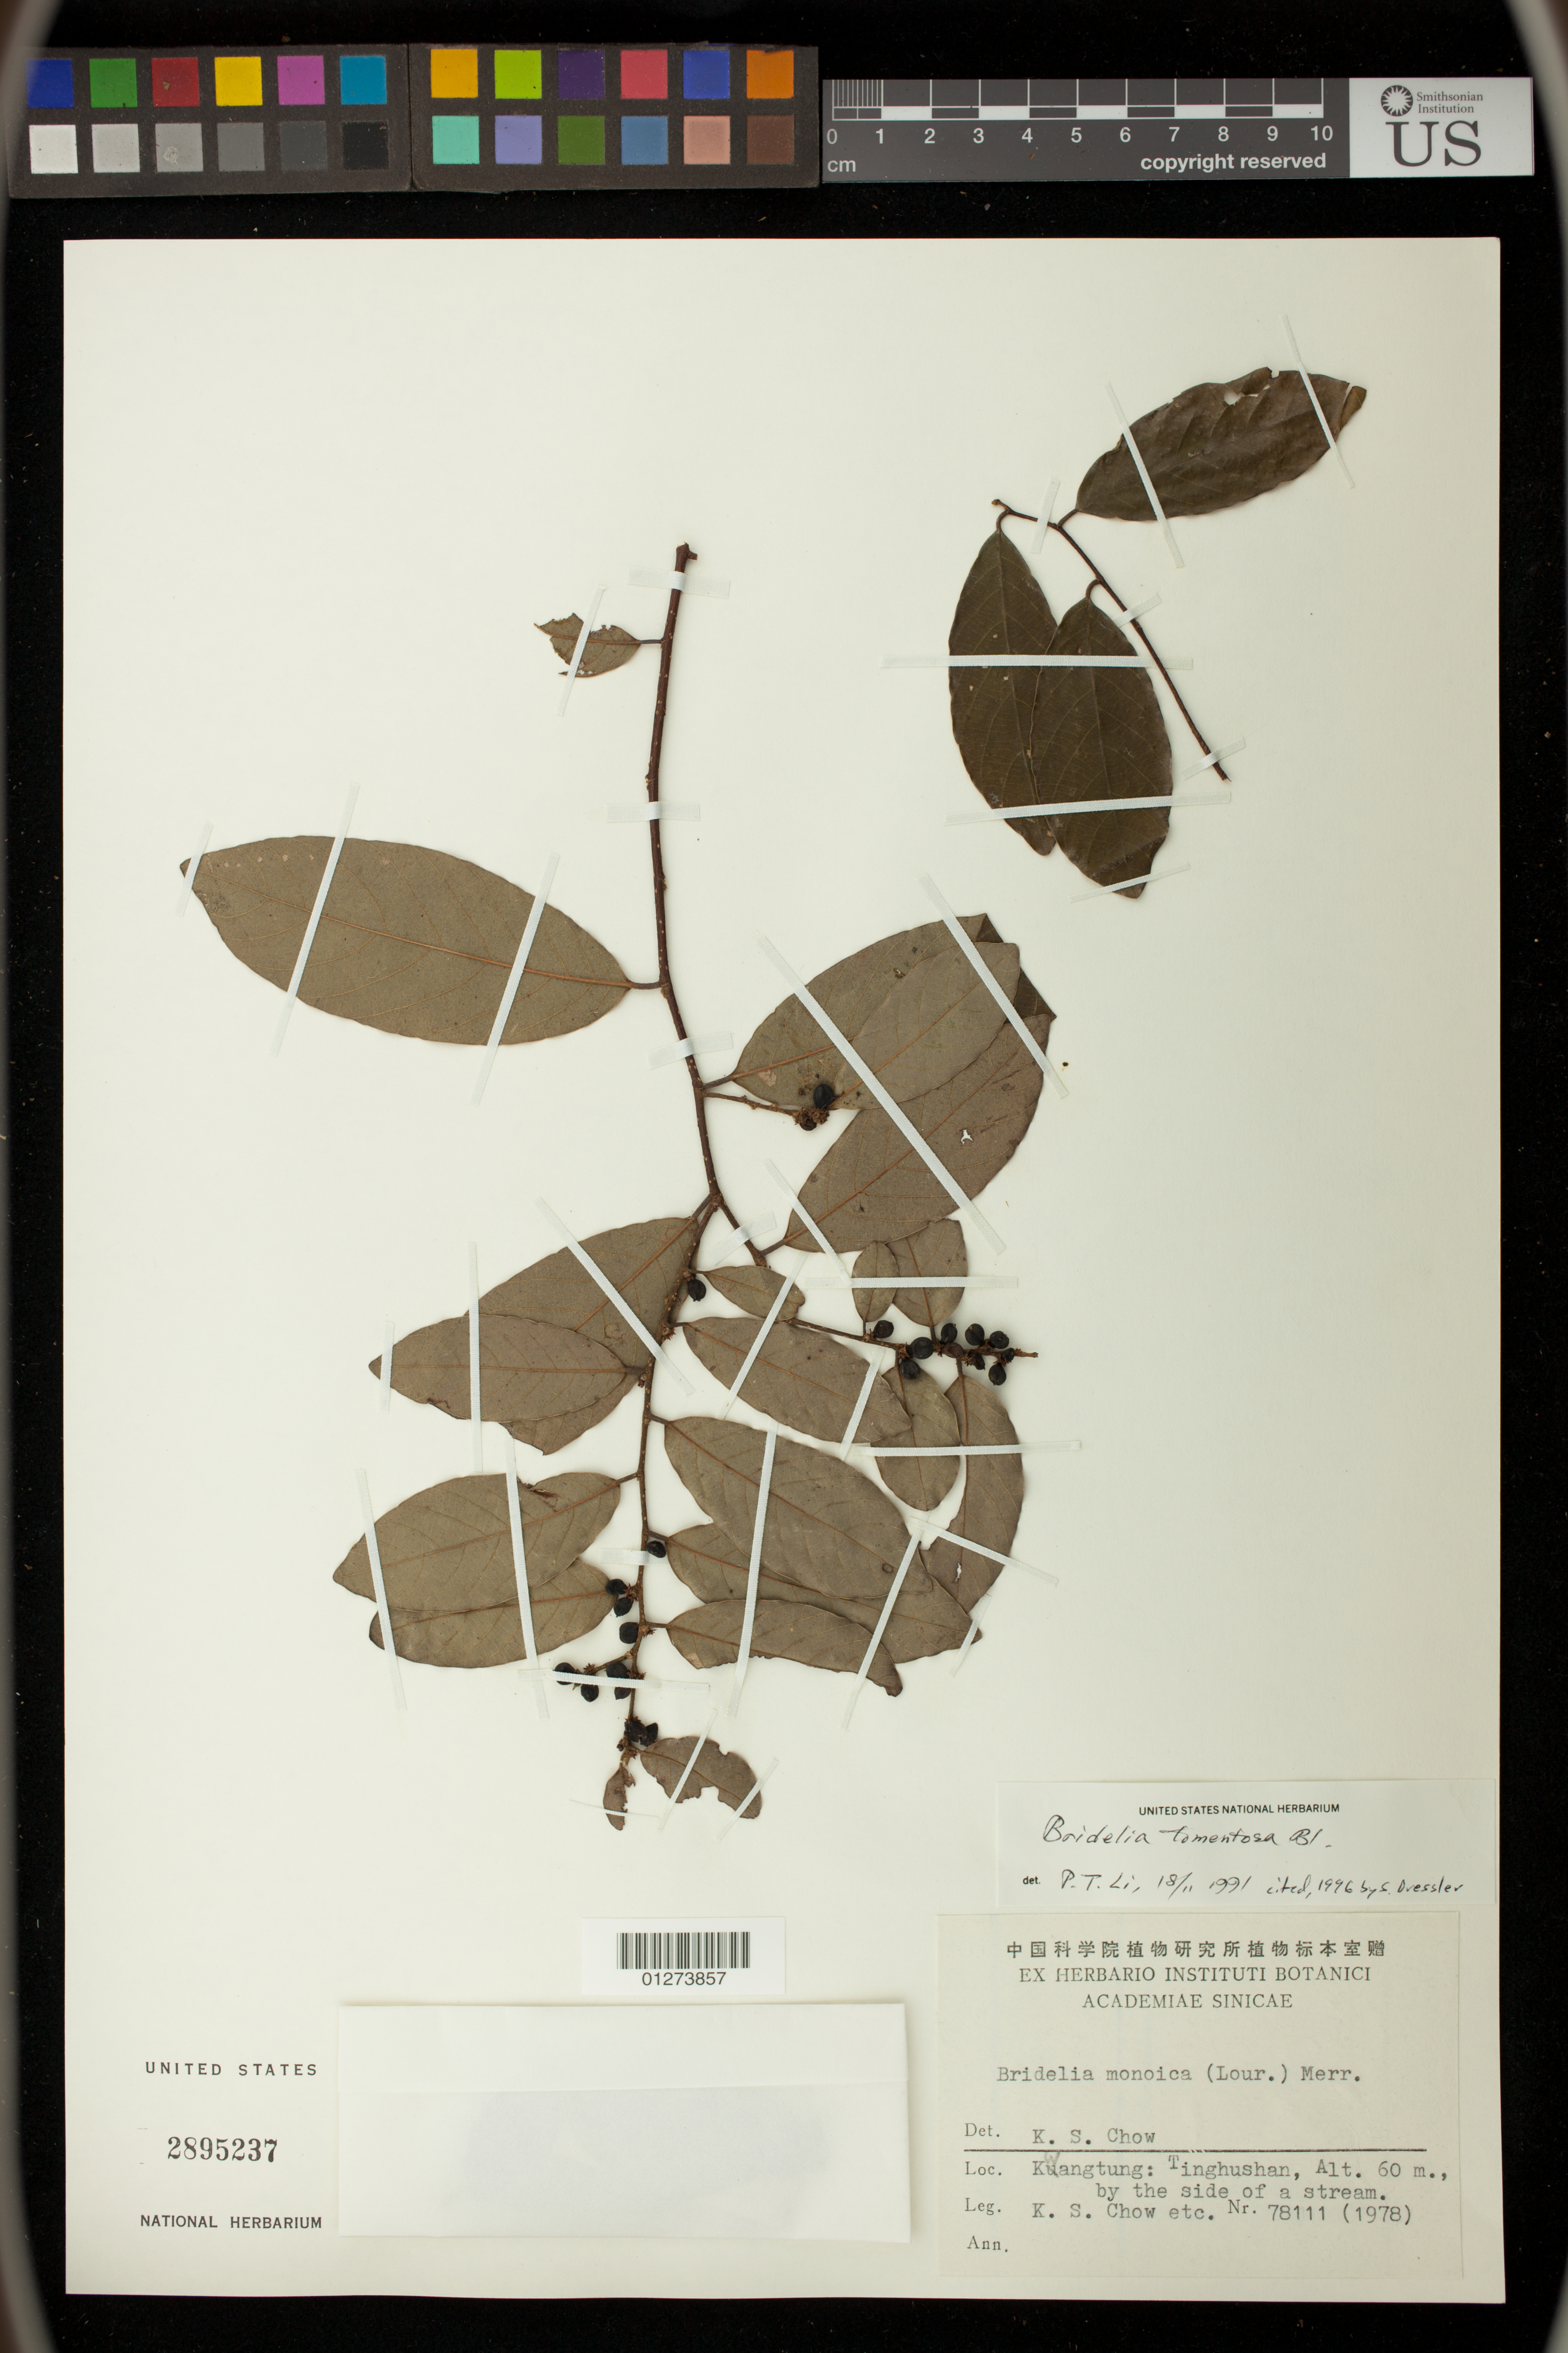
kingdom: Plantae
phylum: Tracheophyta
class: Magnoliopsida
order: Malpighiales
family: Phyllanthaceae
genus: Bridelia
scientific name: Bridelia tomentosa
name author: Blume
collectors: K. S. Chow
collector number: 78111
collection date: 1978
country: China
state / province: Guangdong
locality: Kwang Tung: Tinghushan by the side of a stream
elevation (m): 60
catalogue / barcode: US 2895237